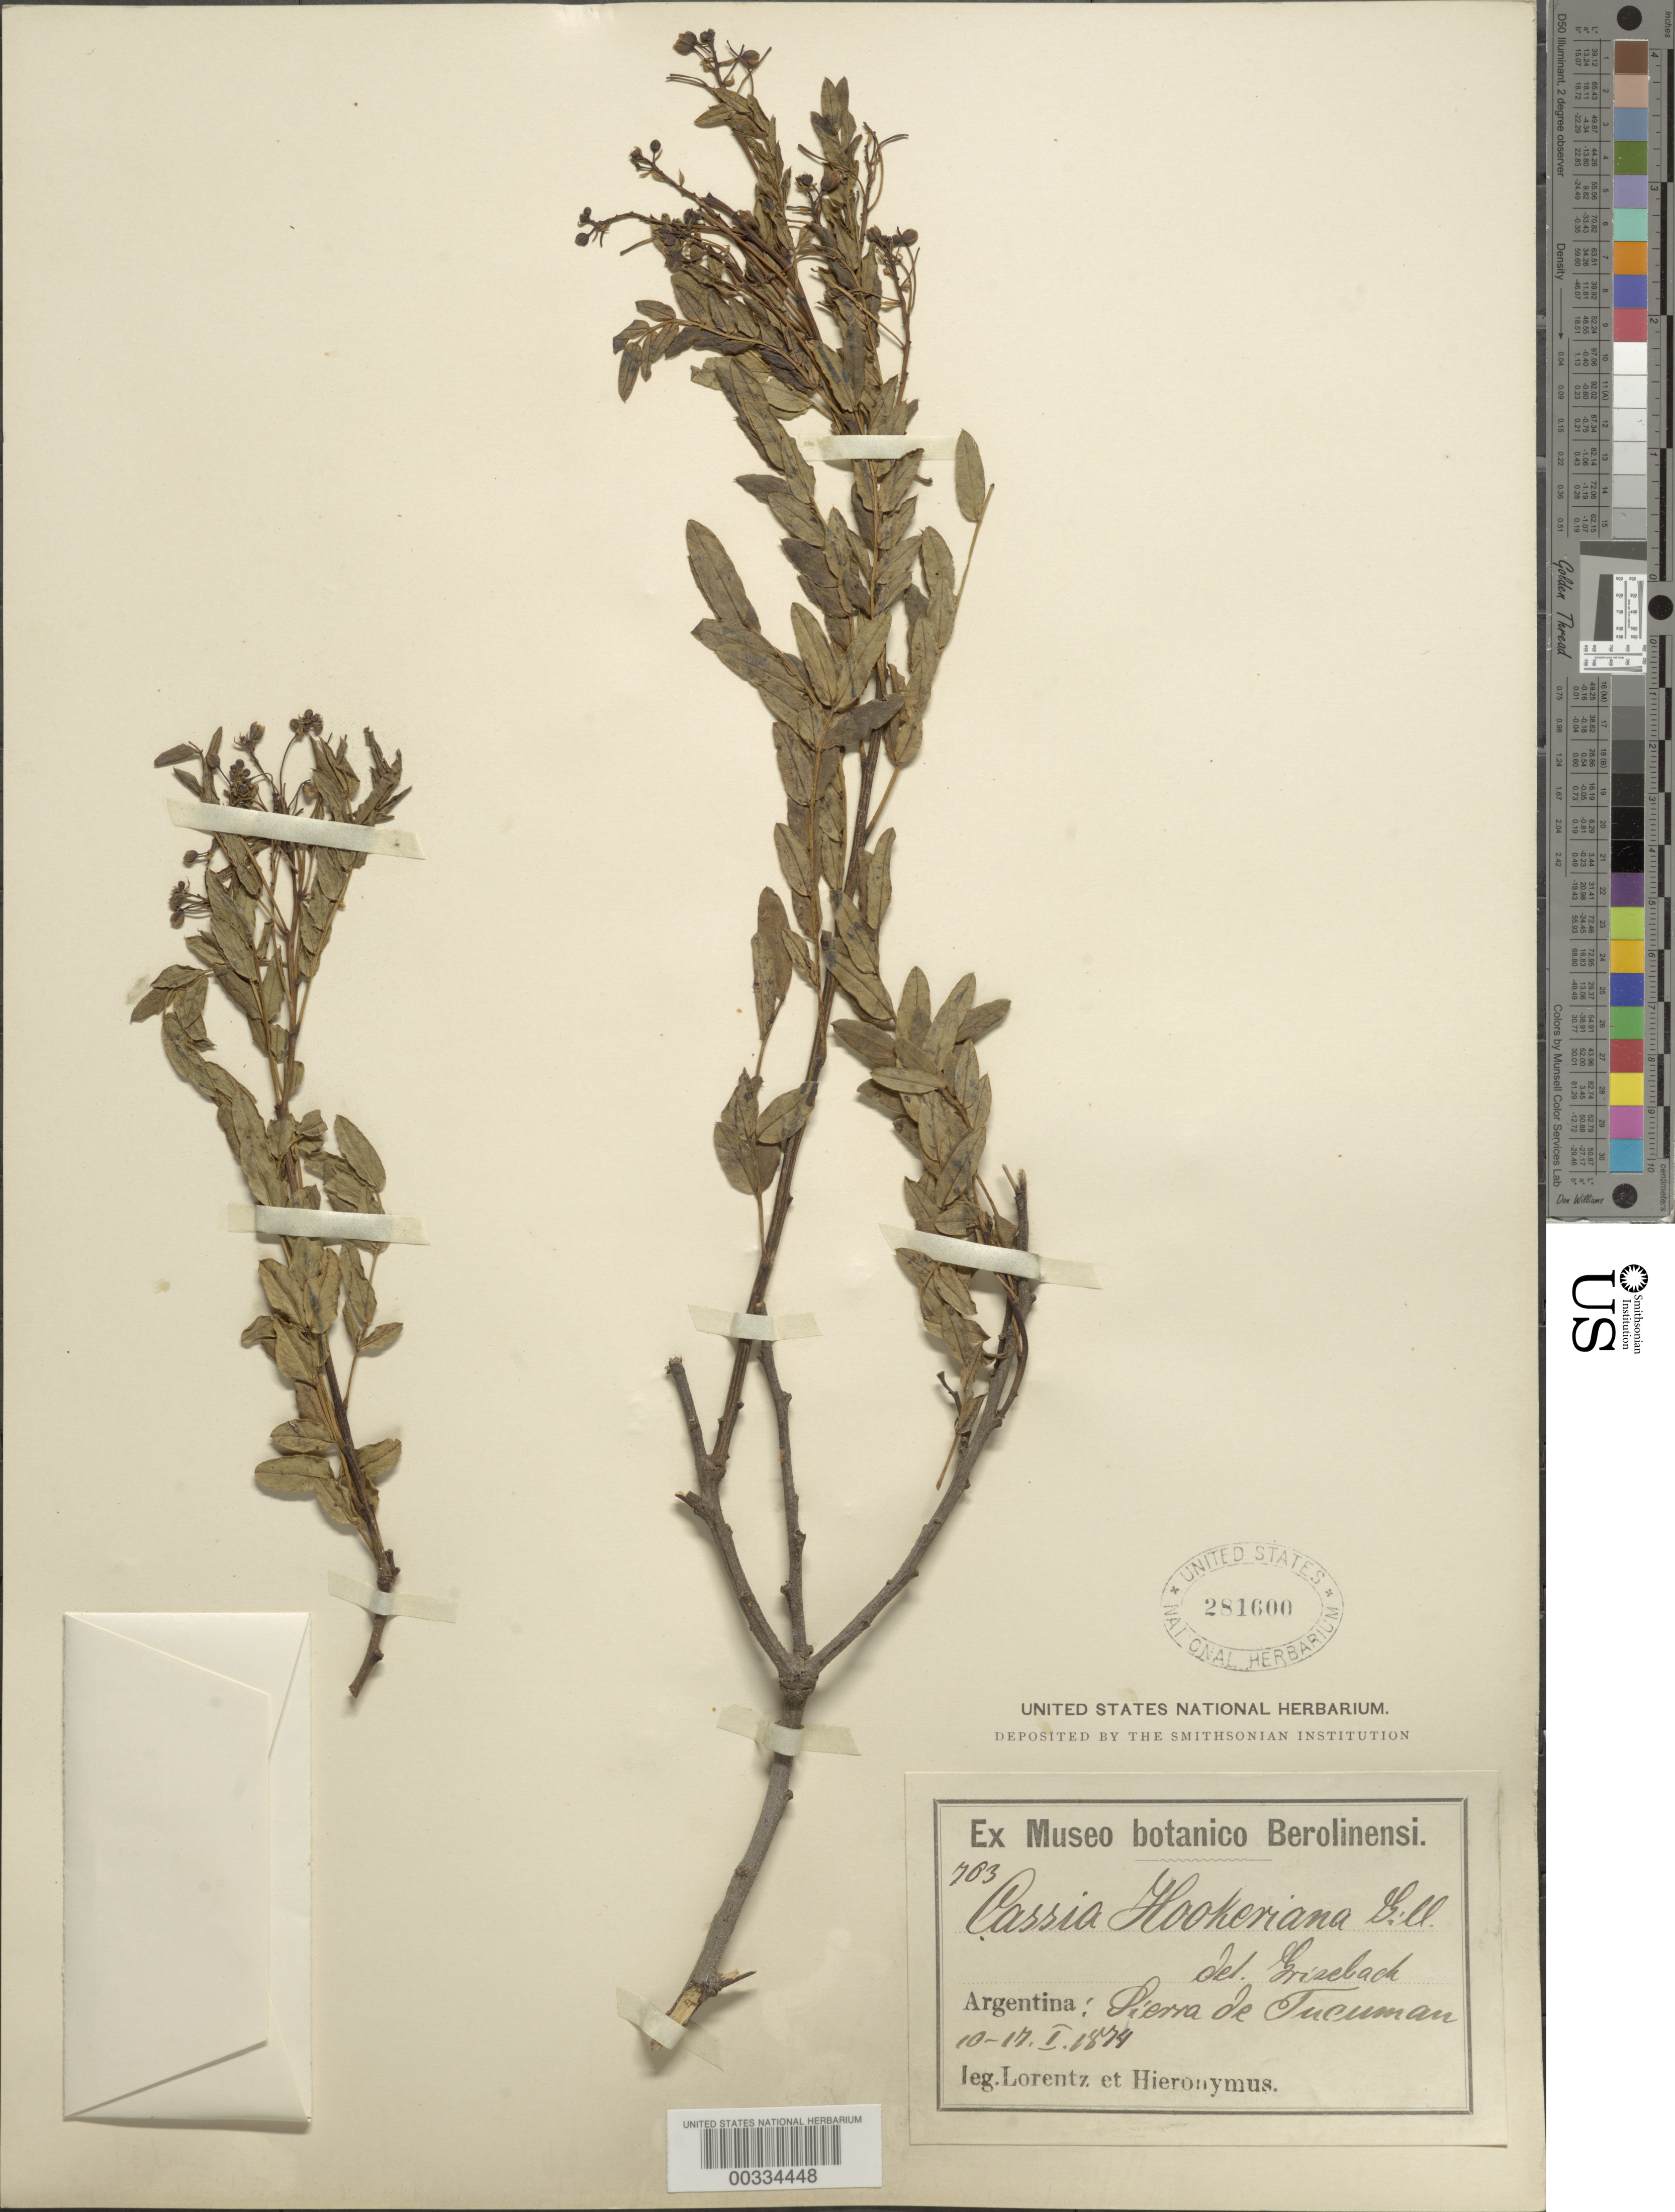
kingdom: Plantae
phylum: Tracheophyta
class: Magnoliopsida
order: Fabales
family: Fabaceae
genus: Senna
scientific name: Senna hookeriana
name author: Vatke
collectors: P. G. Lorentz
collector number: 703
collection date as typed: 10 Jan 1874 to 17 Jan 1874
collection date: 1874-01-10/1874-01-17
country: Argentina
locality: Sierra de Tucuman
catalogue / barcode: US 281600